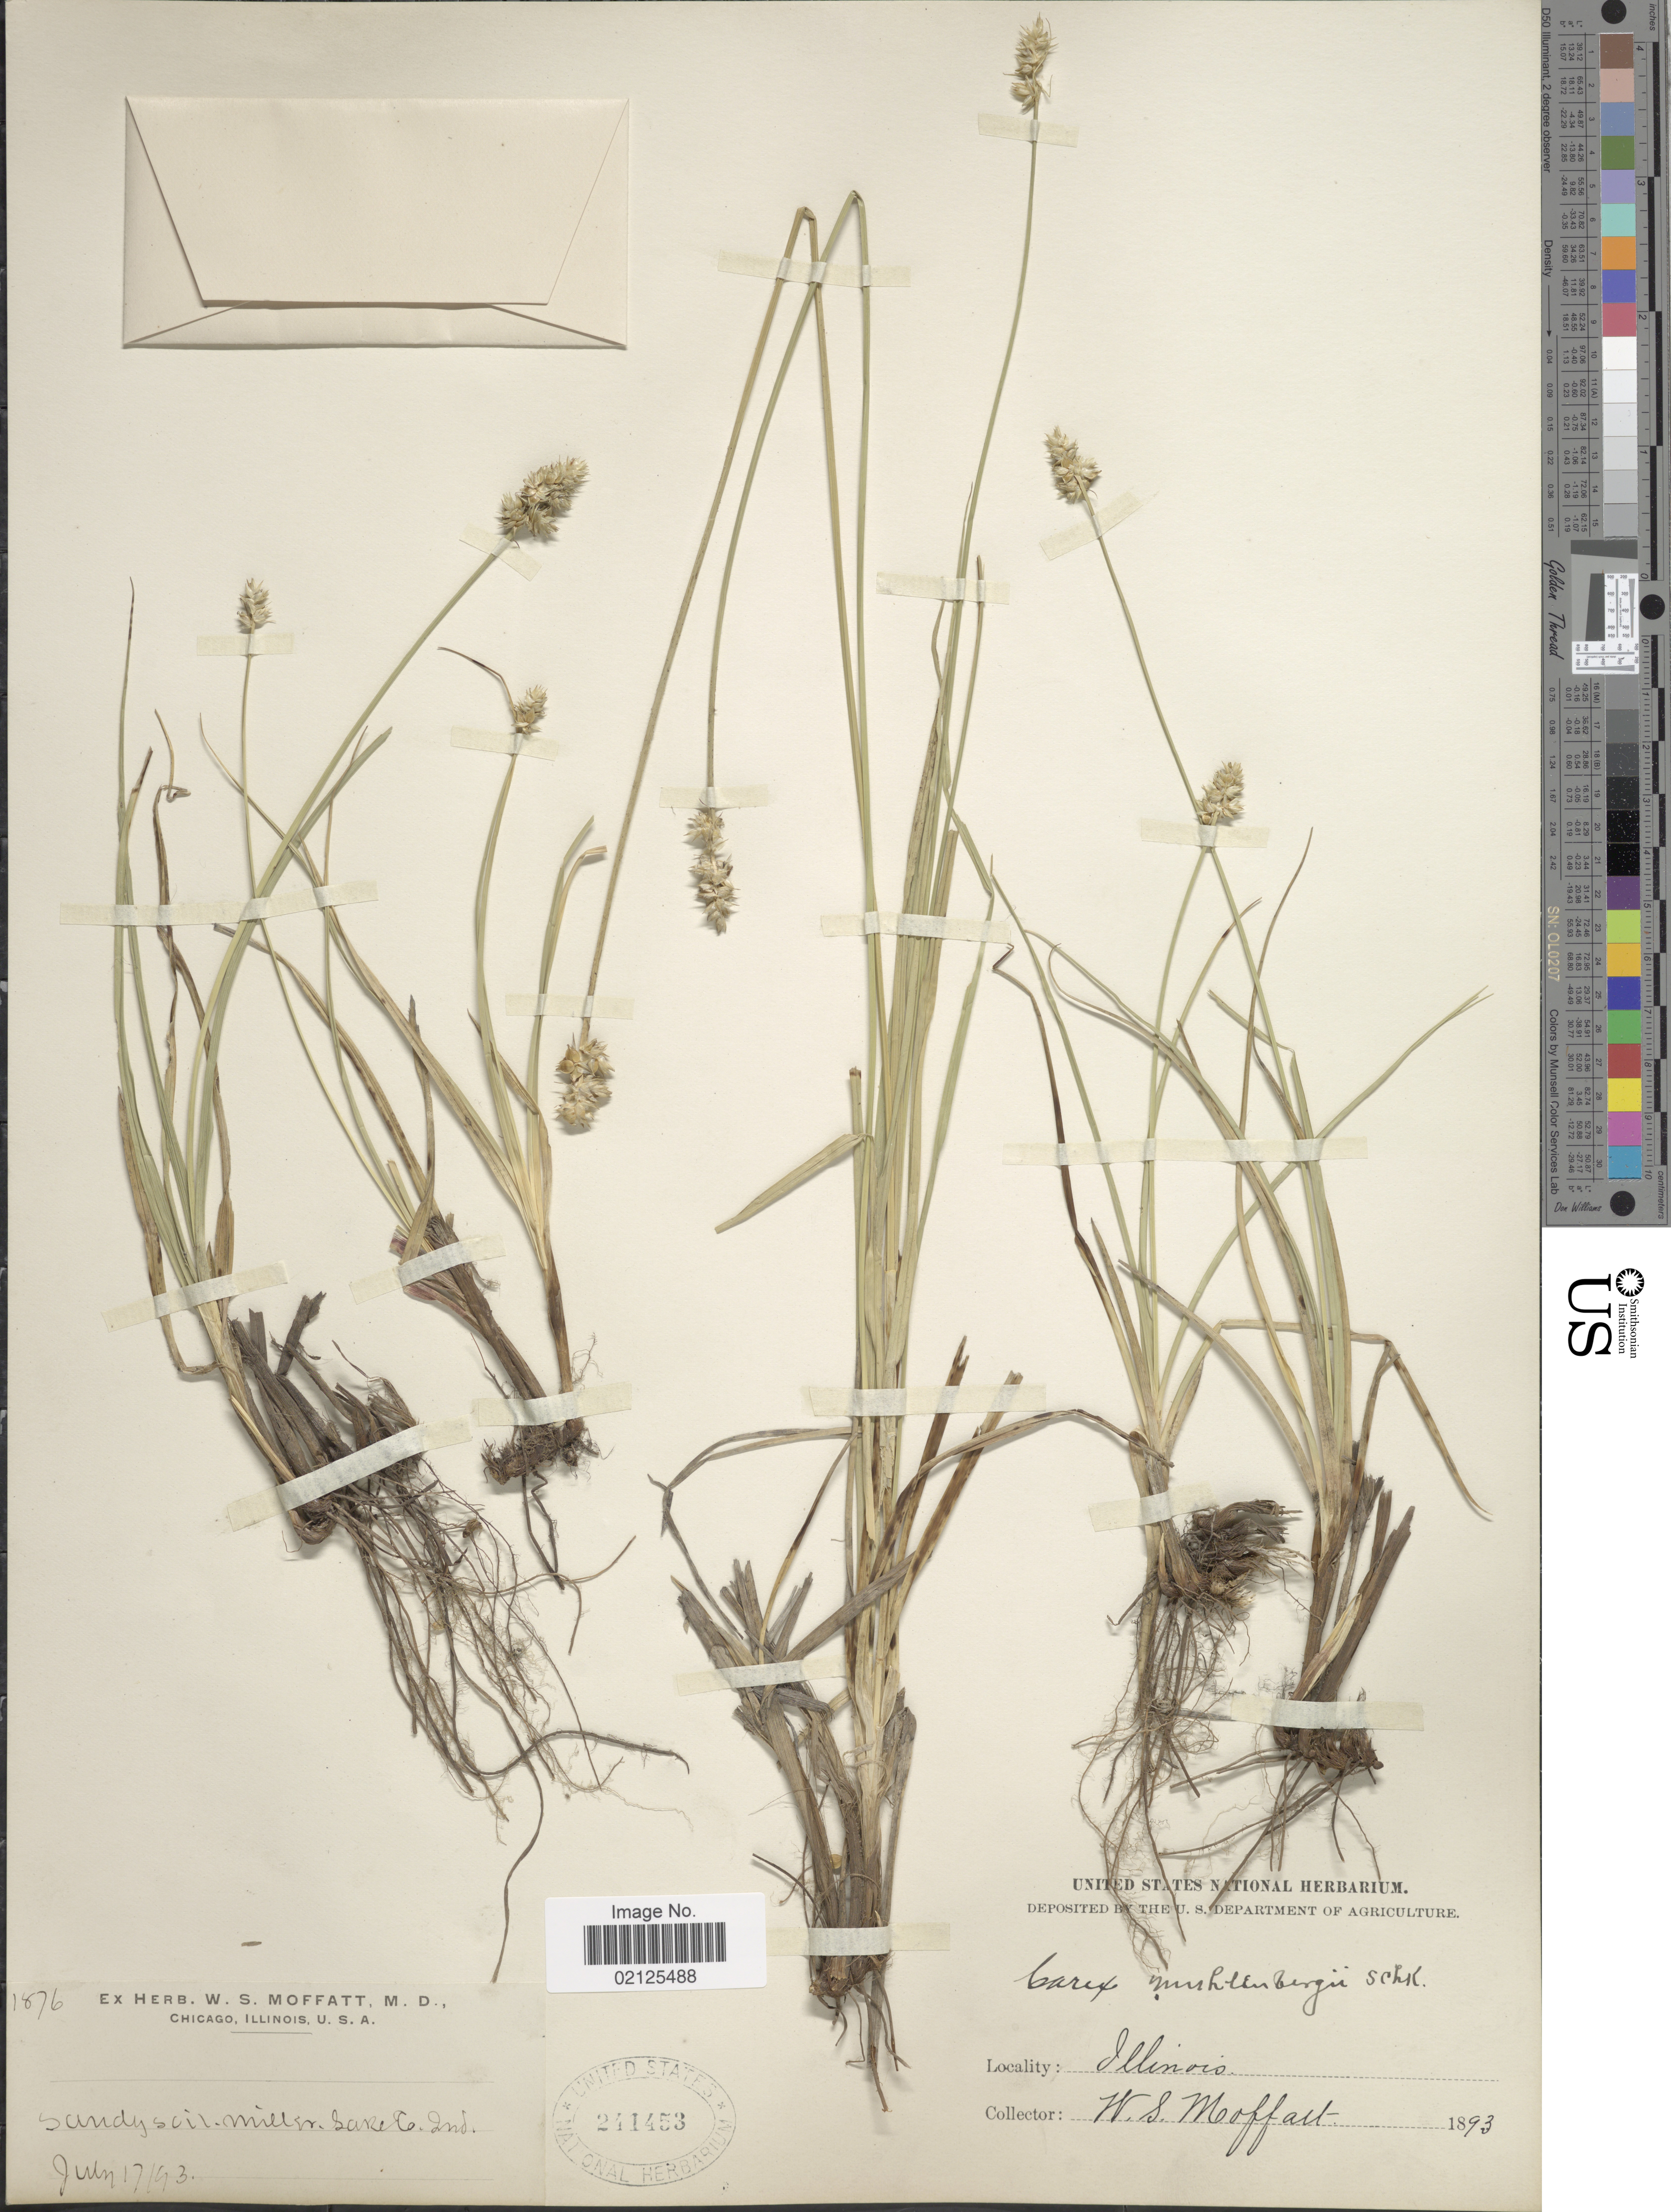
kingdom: Plantae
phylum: Tracheophyta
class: Liliopsida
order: Poales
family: Cyperaceae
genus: Carex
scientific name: Carex muehlenbergii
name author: Willd.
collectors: W. Moffatt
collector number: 1876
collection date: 1893-06-17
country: United States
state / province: Illinois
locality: Sandy soil, Miller, Sare Co, Ind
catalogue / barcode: US 241453